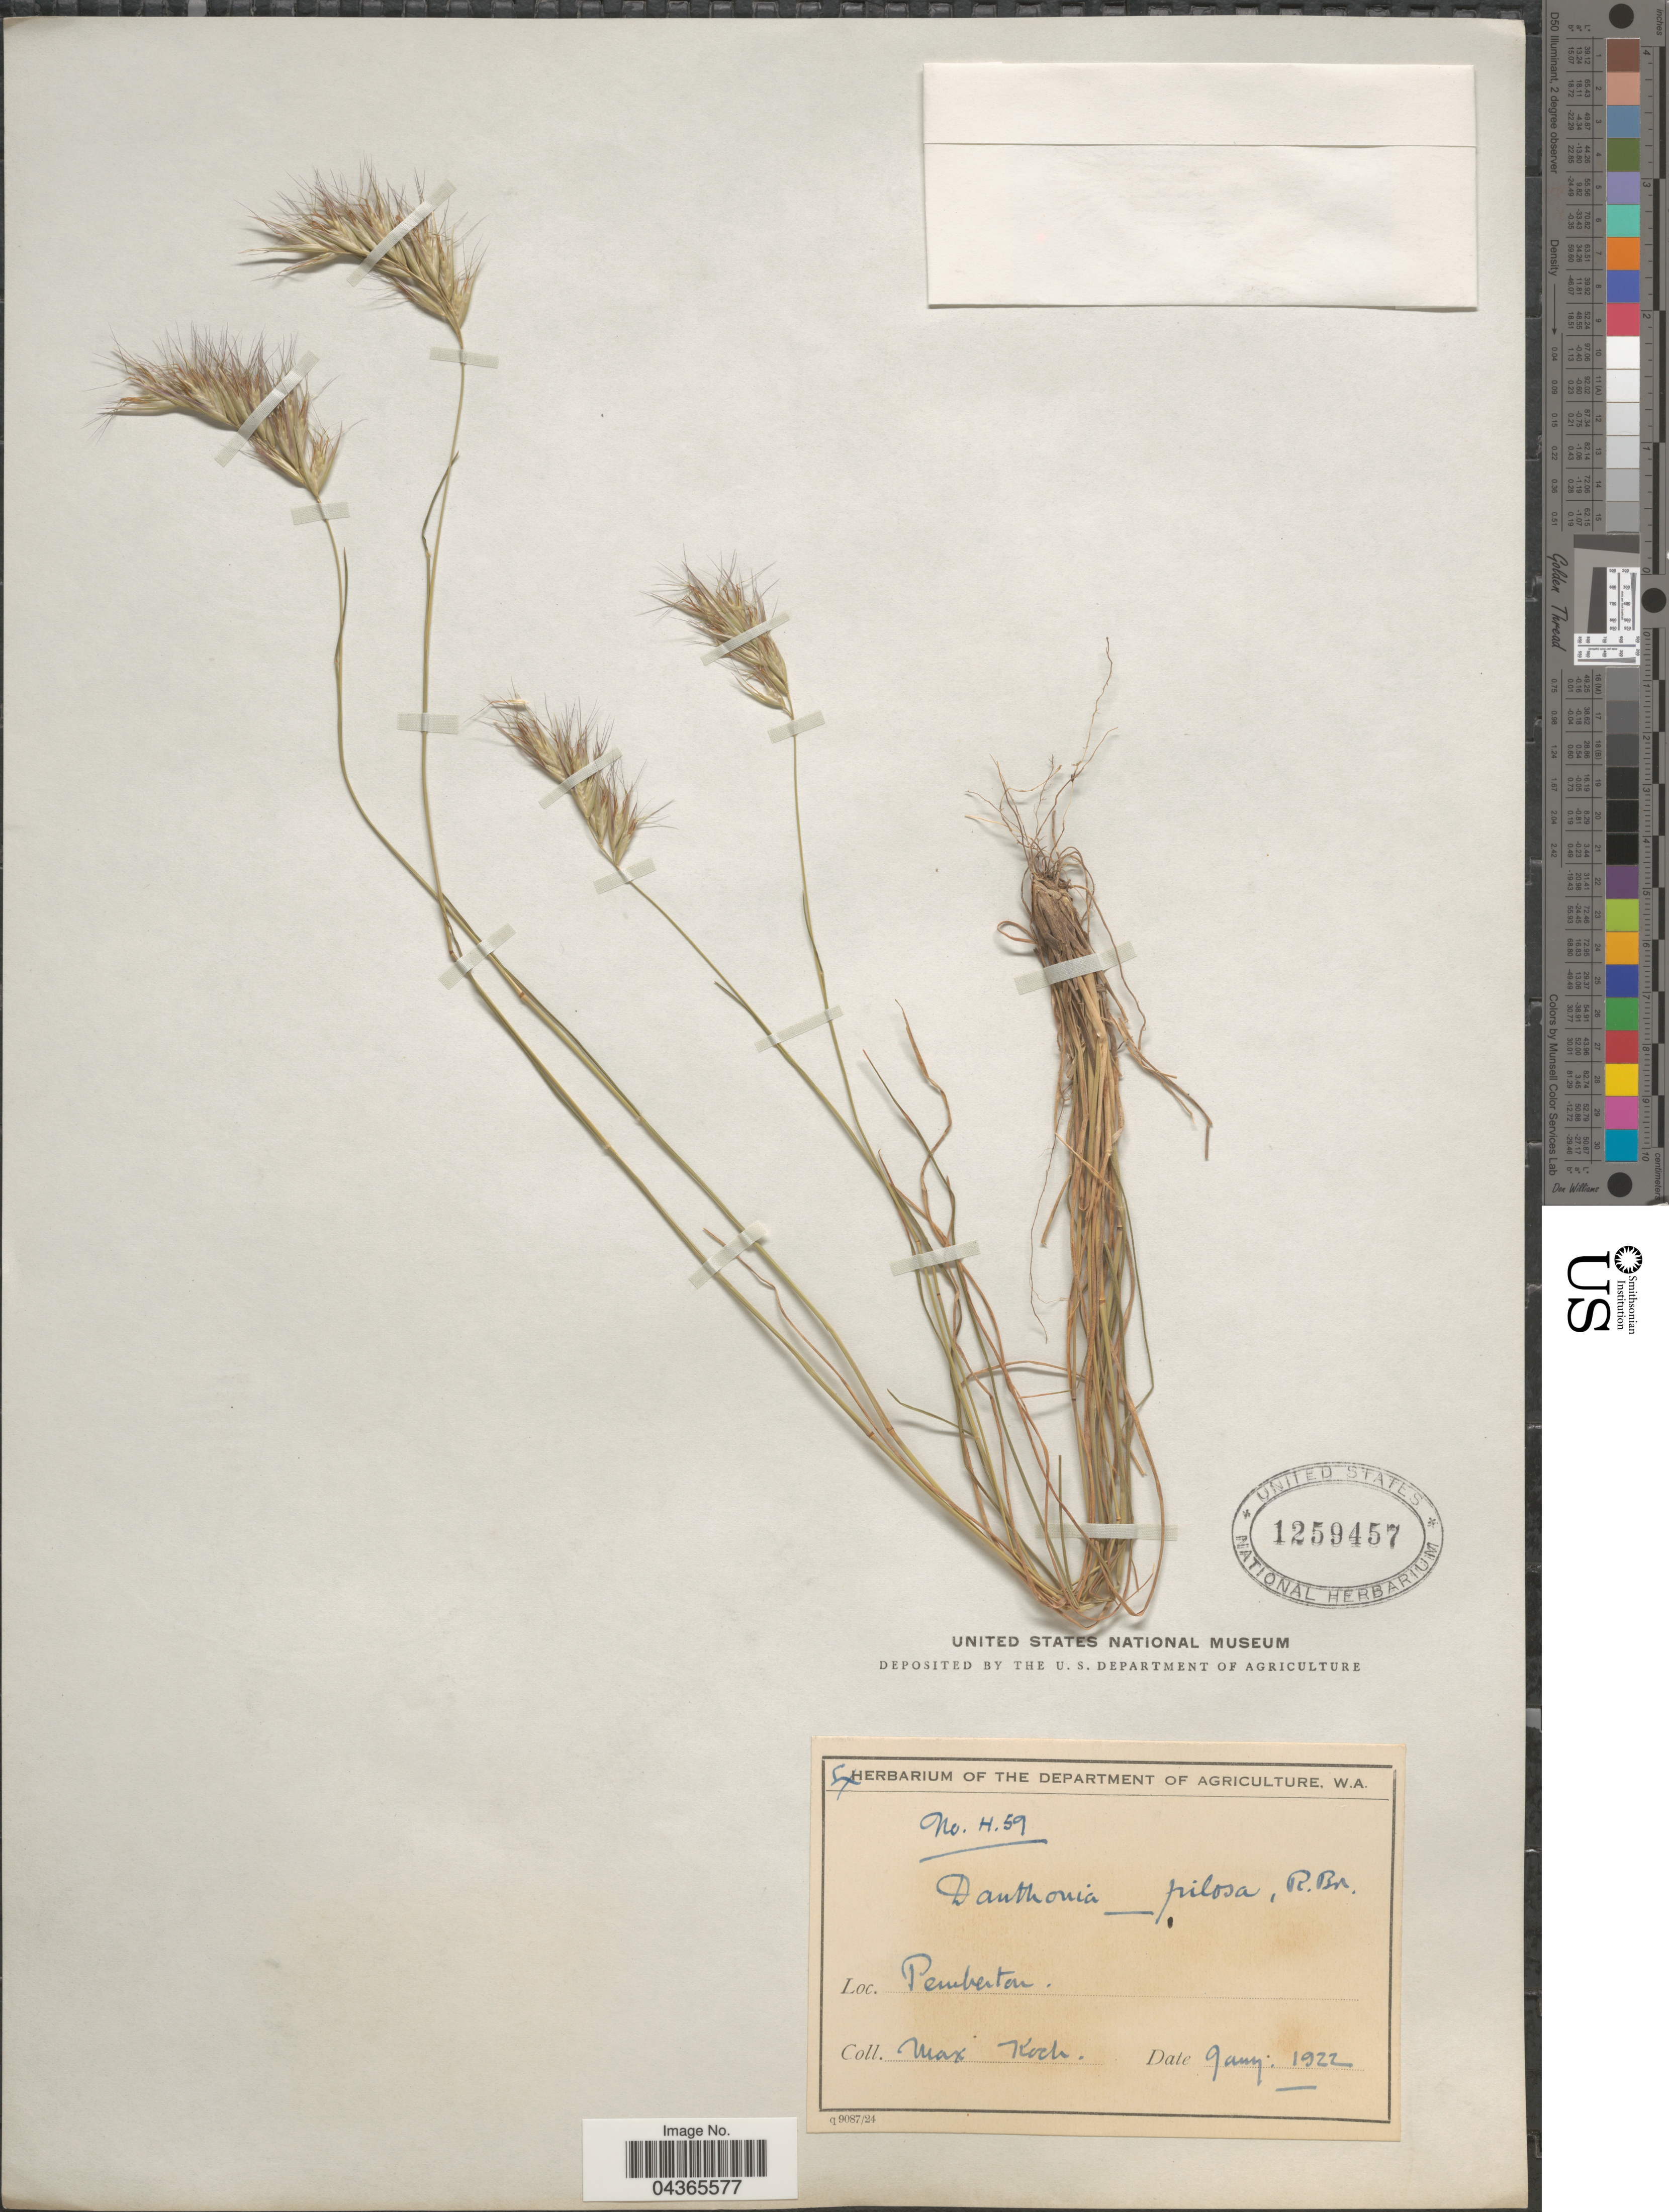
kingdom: Plantae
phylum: Tracheophyta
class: Liliopsida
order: Poales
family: Poaceae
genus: Rytidosperma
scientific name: Rytidosperma pilosum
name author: (R. Br.) Connor & Edgar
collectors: M. Koch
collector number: H59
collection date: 1922-08-09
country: Australia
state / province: Western Australia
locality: Pemberton.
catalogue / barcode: US 1259457